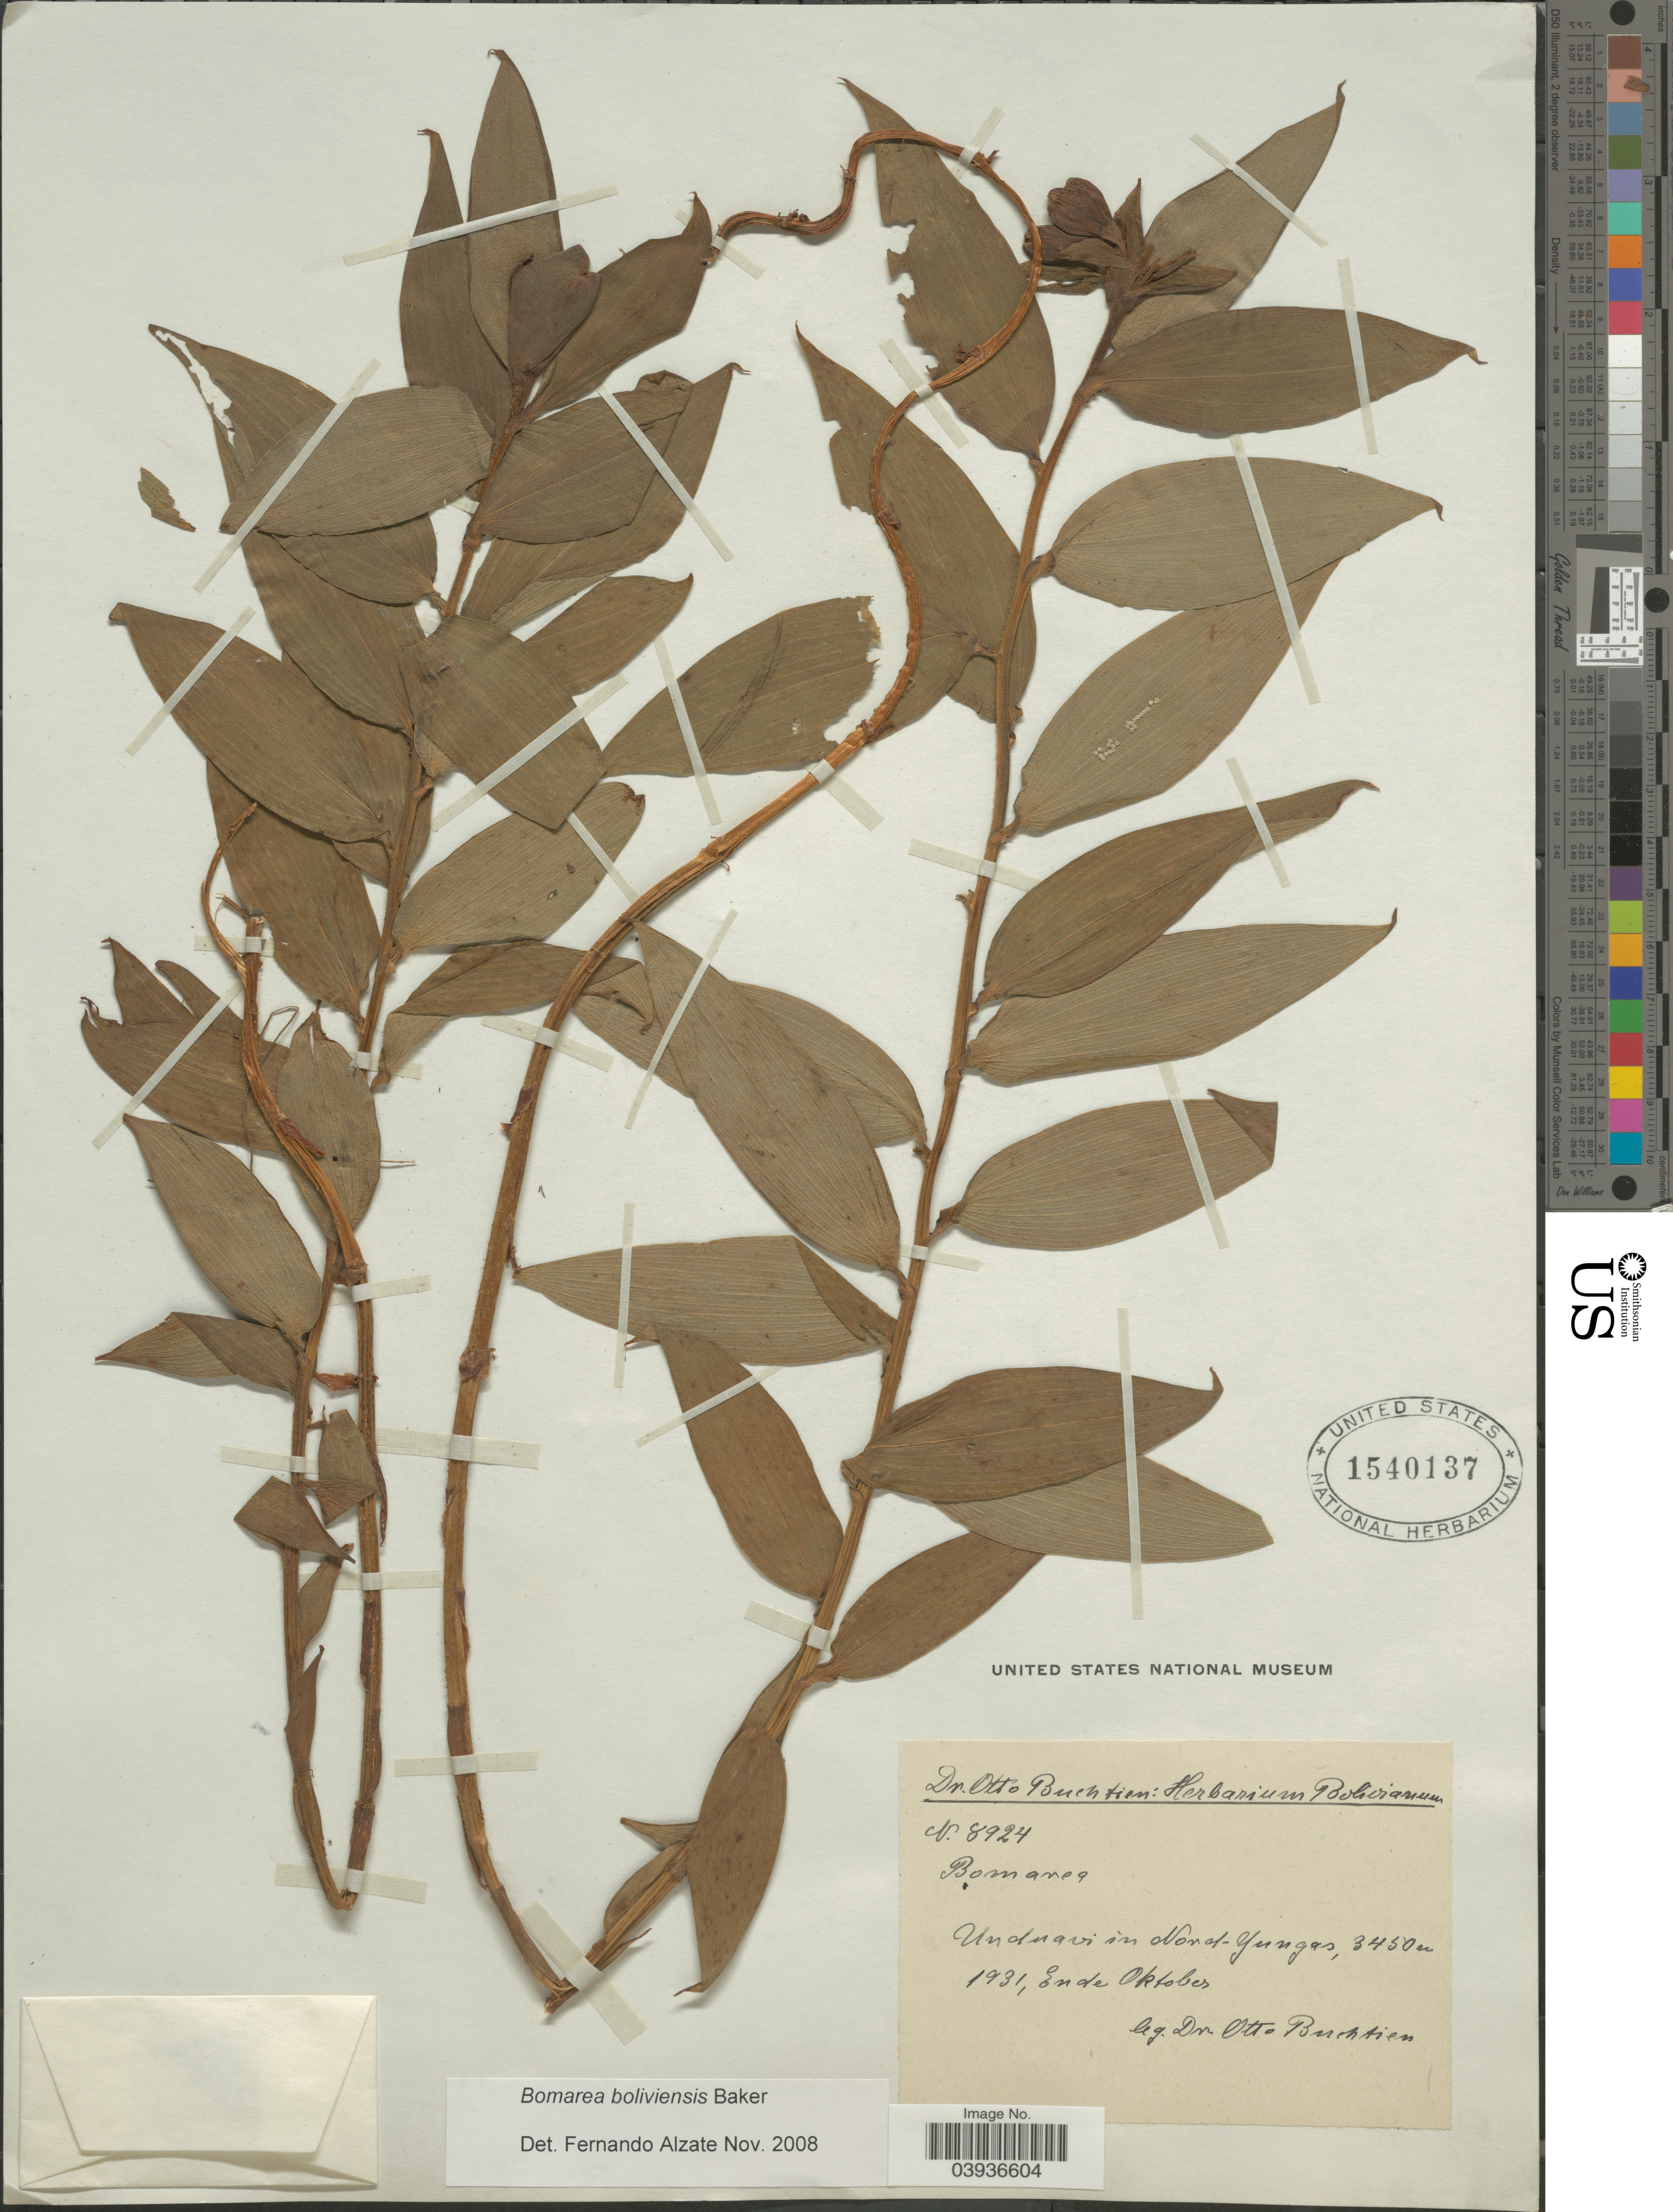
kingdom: Plantae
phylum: Tracheophyta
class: Liliopsida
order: Liliales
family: Alstroemeriaceae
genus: Bomarea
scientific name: Bomarea boliviensis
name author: Baker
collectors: O. Buchtien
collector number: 8924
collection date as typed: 1931, Ende Oktober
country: Bolivia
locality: Unduavi in Nord-Yungas.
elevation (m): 3450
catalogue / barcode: US 1540137